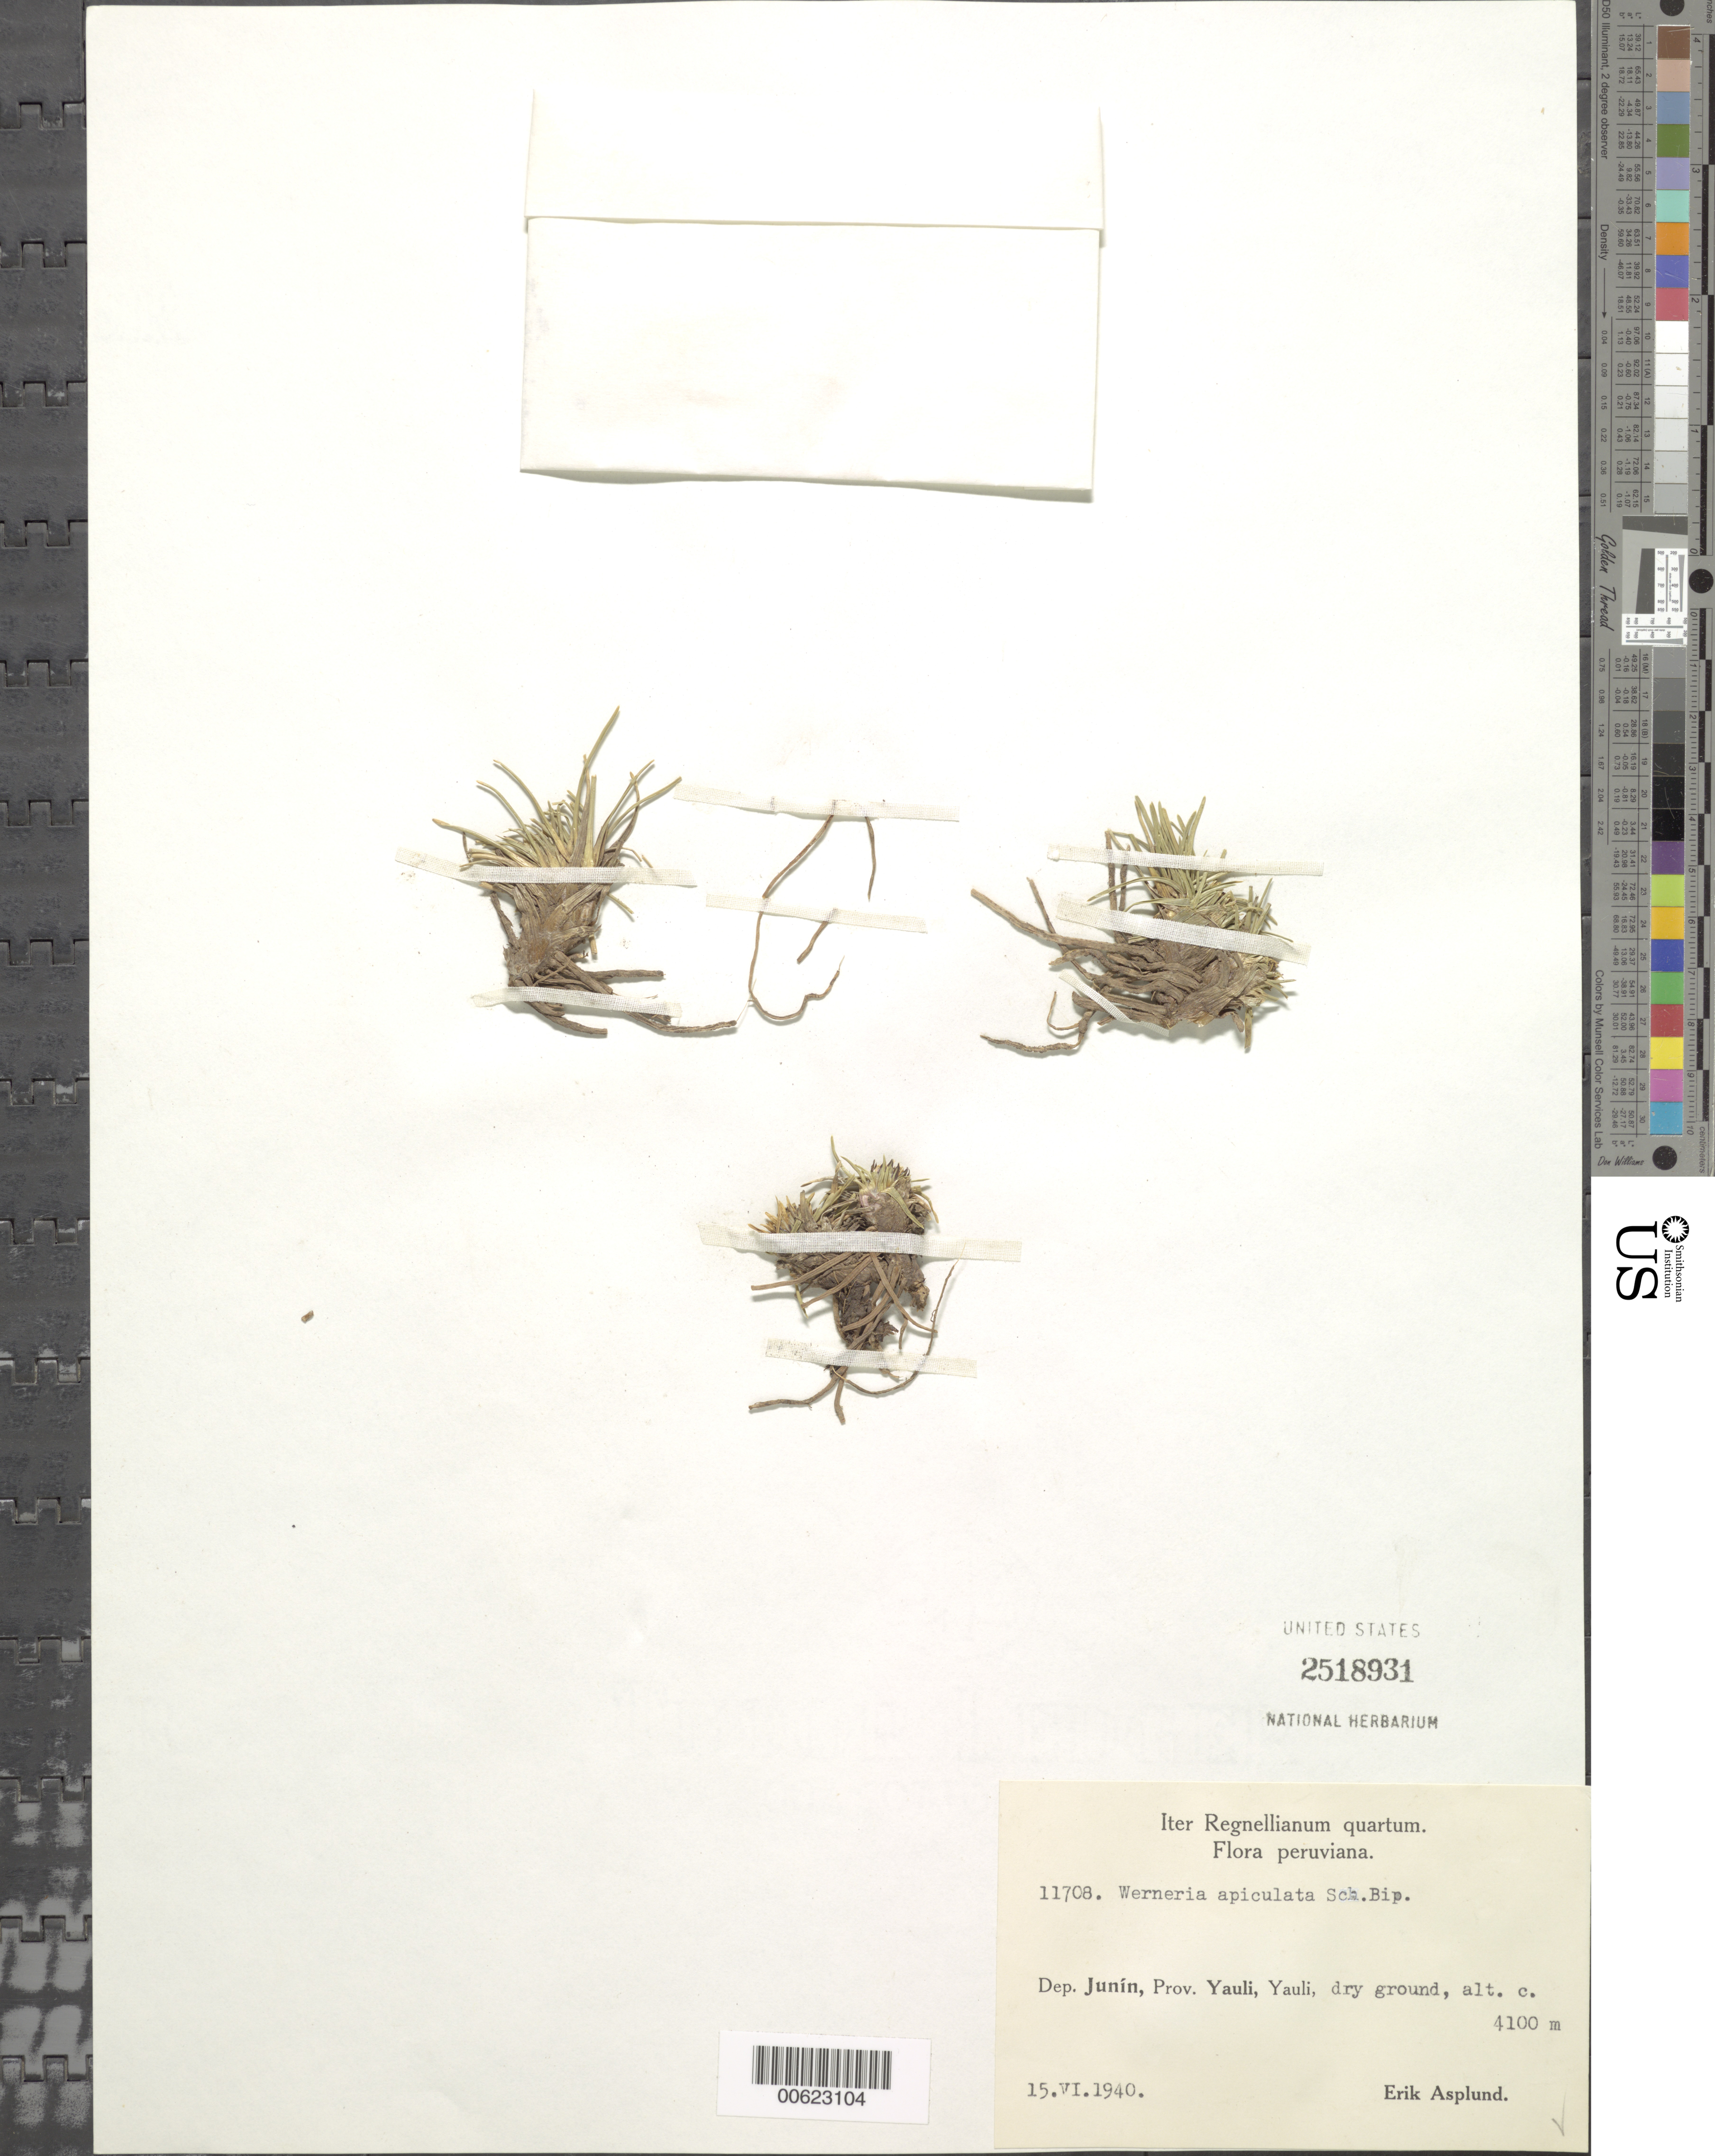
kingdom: Plantae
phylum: Tracheophyta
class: Magnoliopsida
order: Asterales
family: Asteraceae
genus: Werneria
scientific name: Werneria apiculata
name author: Sch. Bip.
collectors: E. Asplund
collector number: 11708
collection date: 1940-06-15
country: Peru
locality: Yauli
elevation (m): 4100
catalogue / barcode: US 2518931